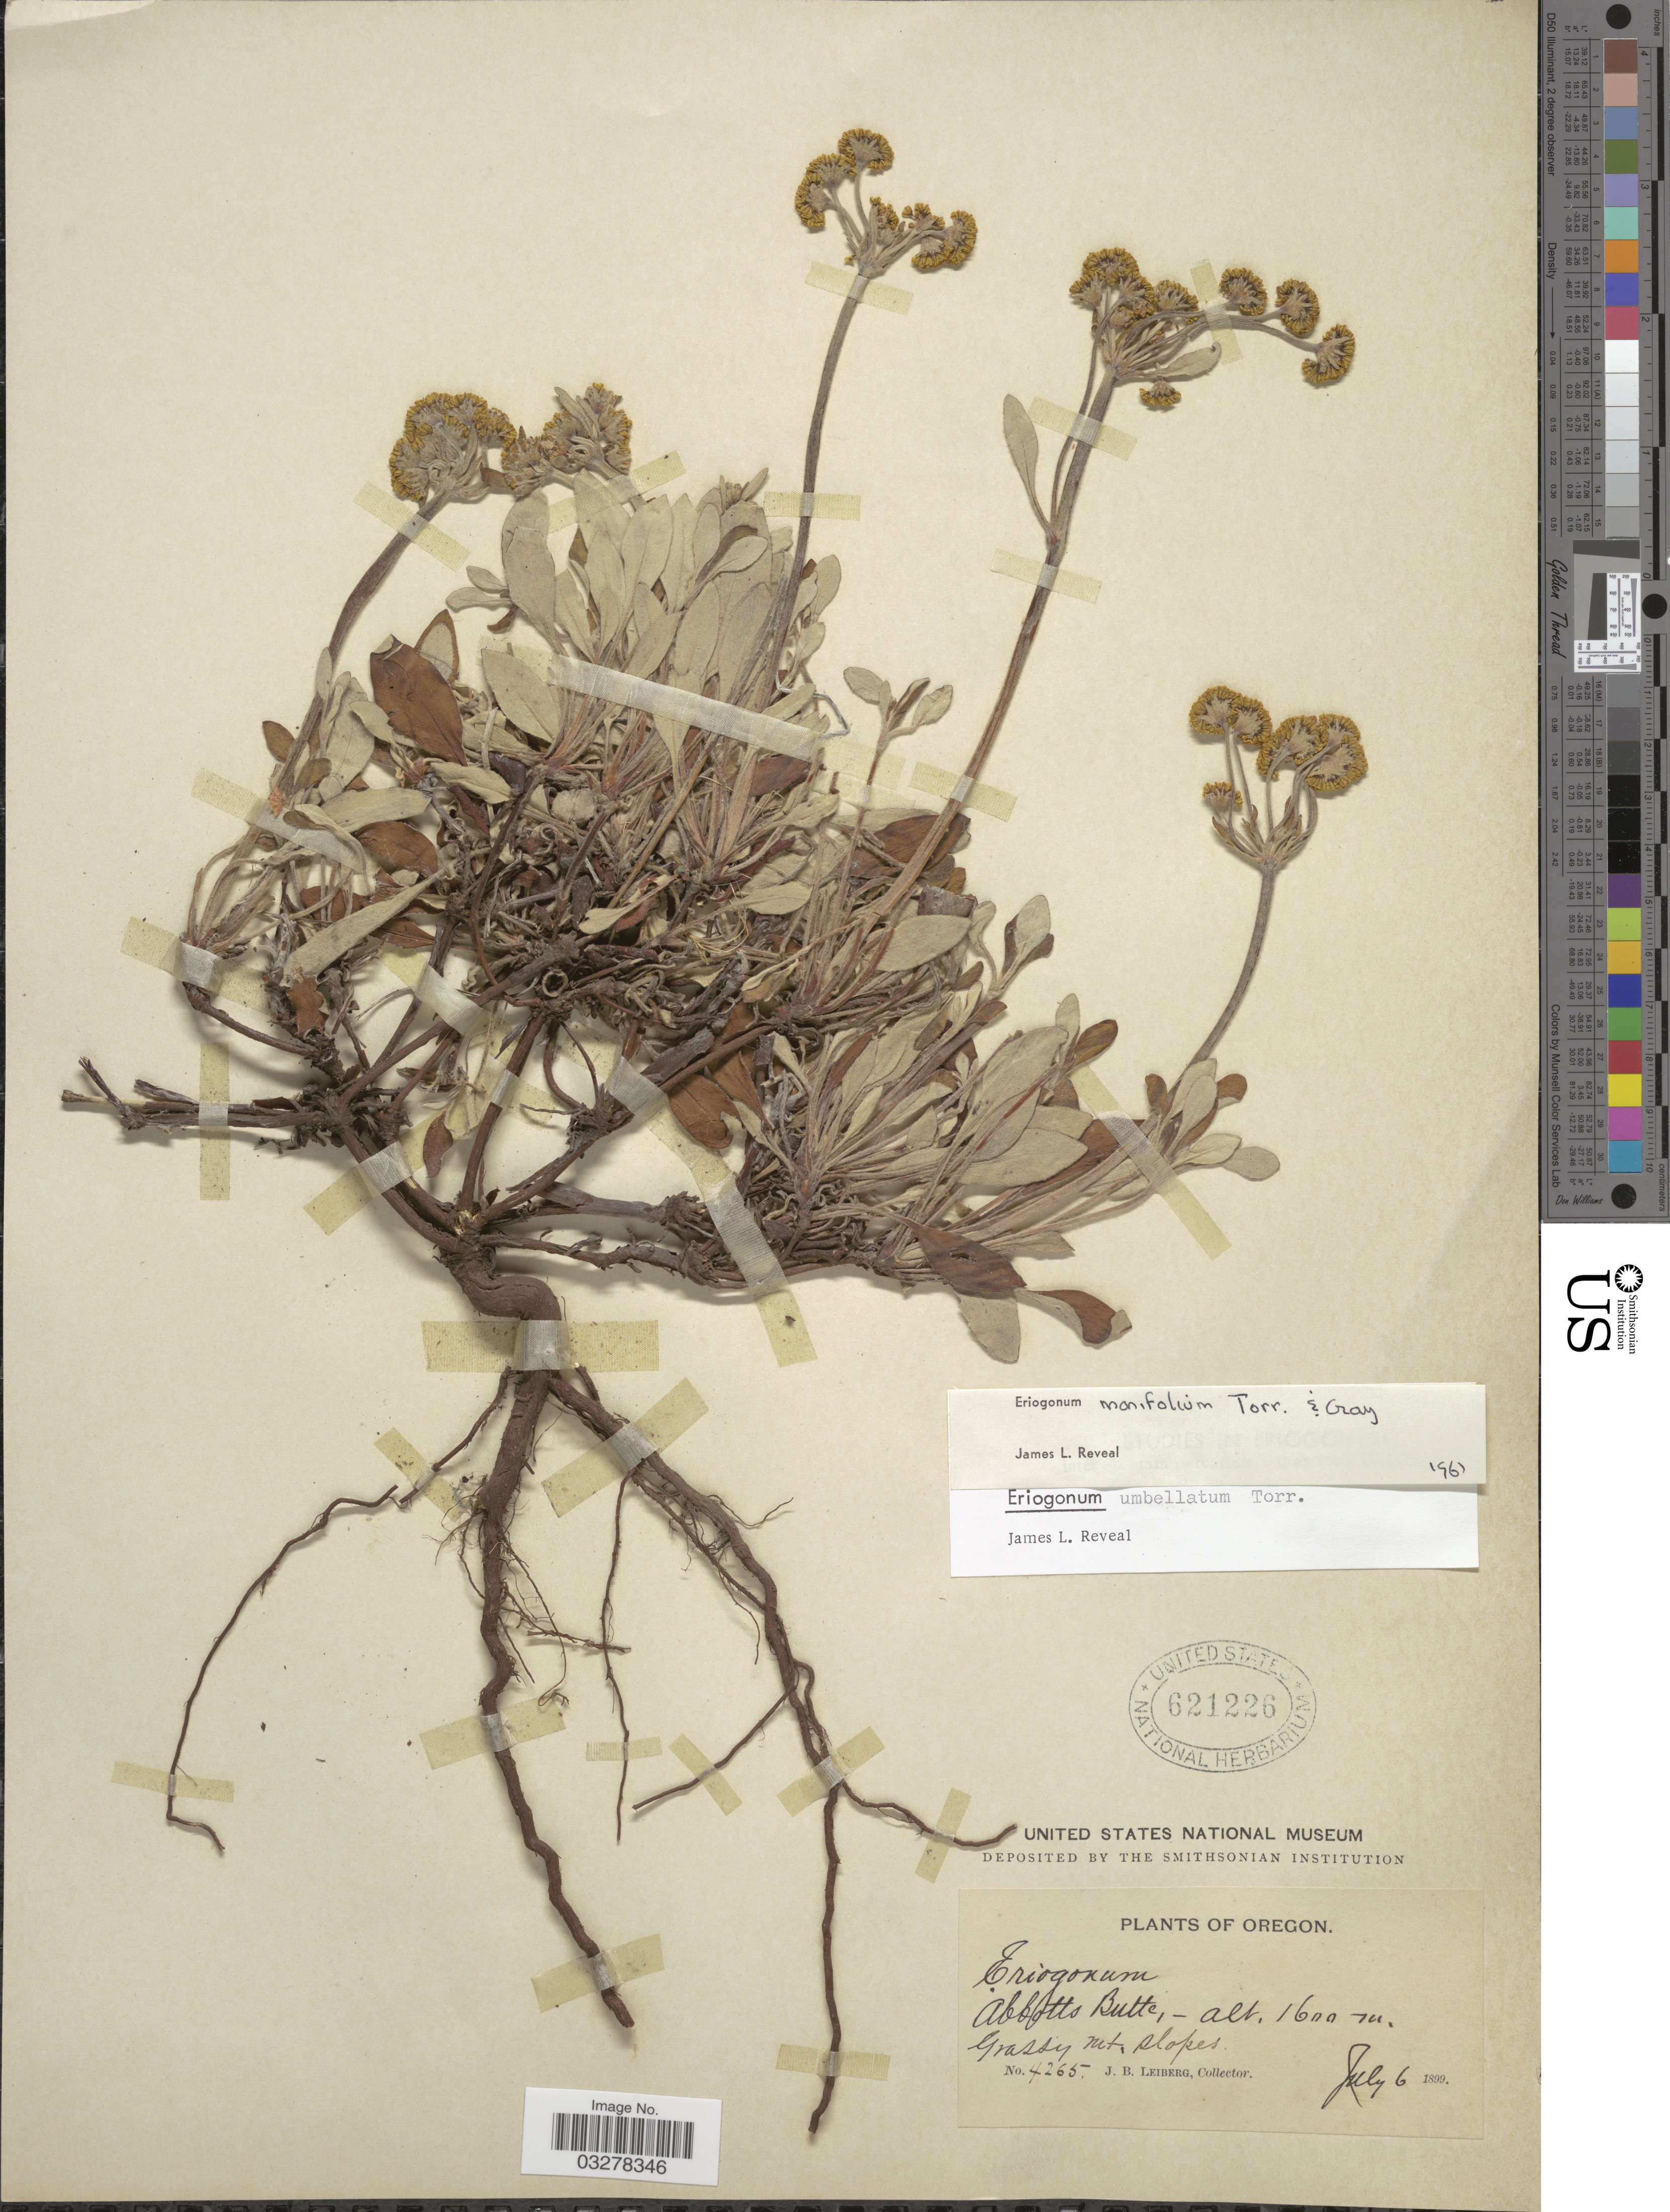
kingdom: Plantae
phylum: Tracheophyta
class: Magnoliopsida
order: Caryophyllales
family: Polygonaceae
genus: Eriogonum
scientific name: Eriogonum marifolium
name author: Torr. & A. Gray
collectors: J. B. Leiberg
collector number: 4265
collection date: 1899-07-06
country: United States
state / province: Oregon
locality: Abbotts Butte. Grassy mt. slopes.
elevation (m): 1600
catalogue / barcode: US 621226